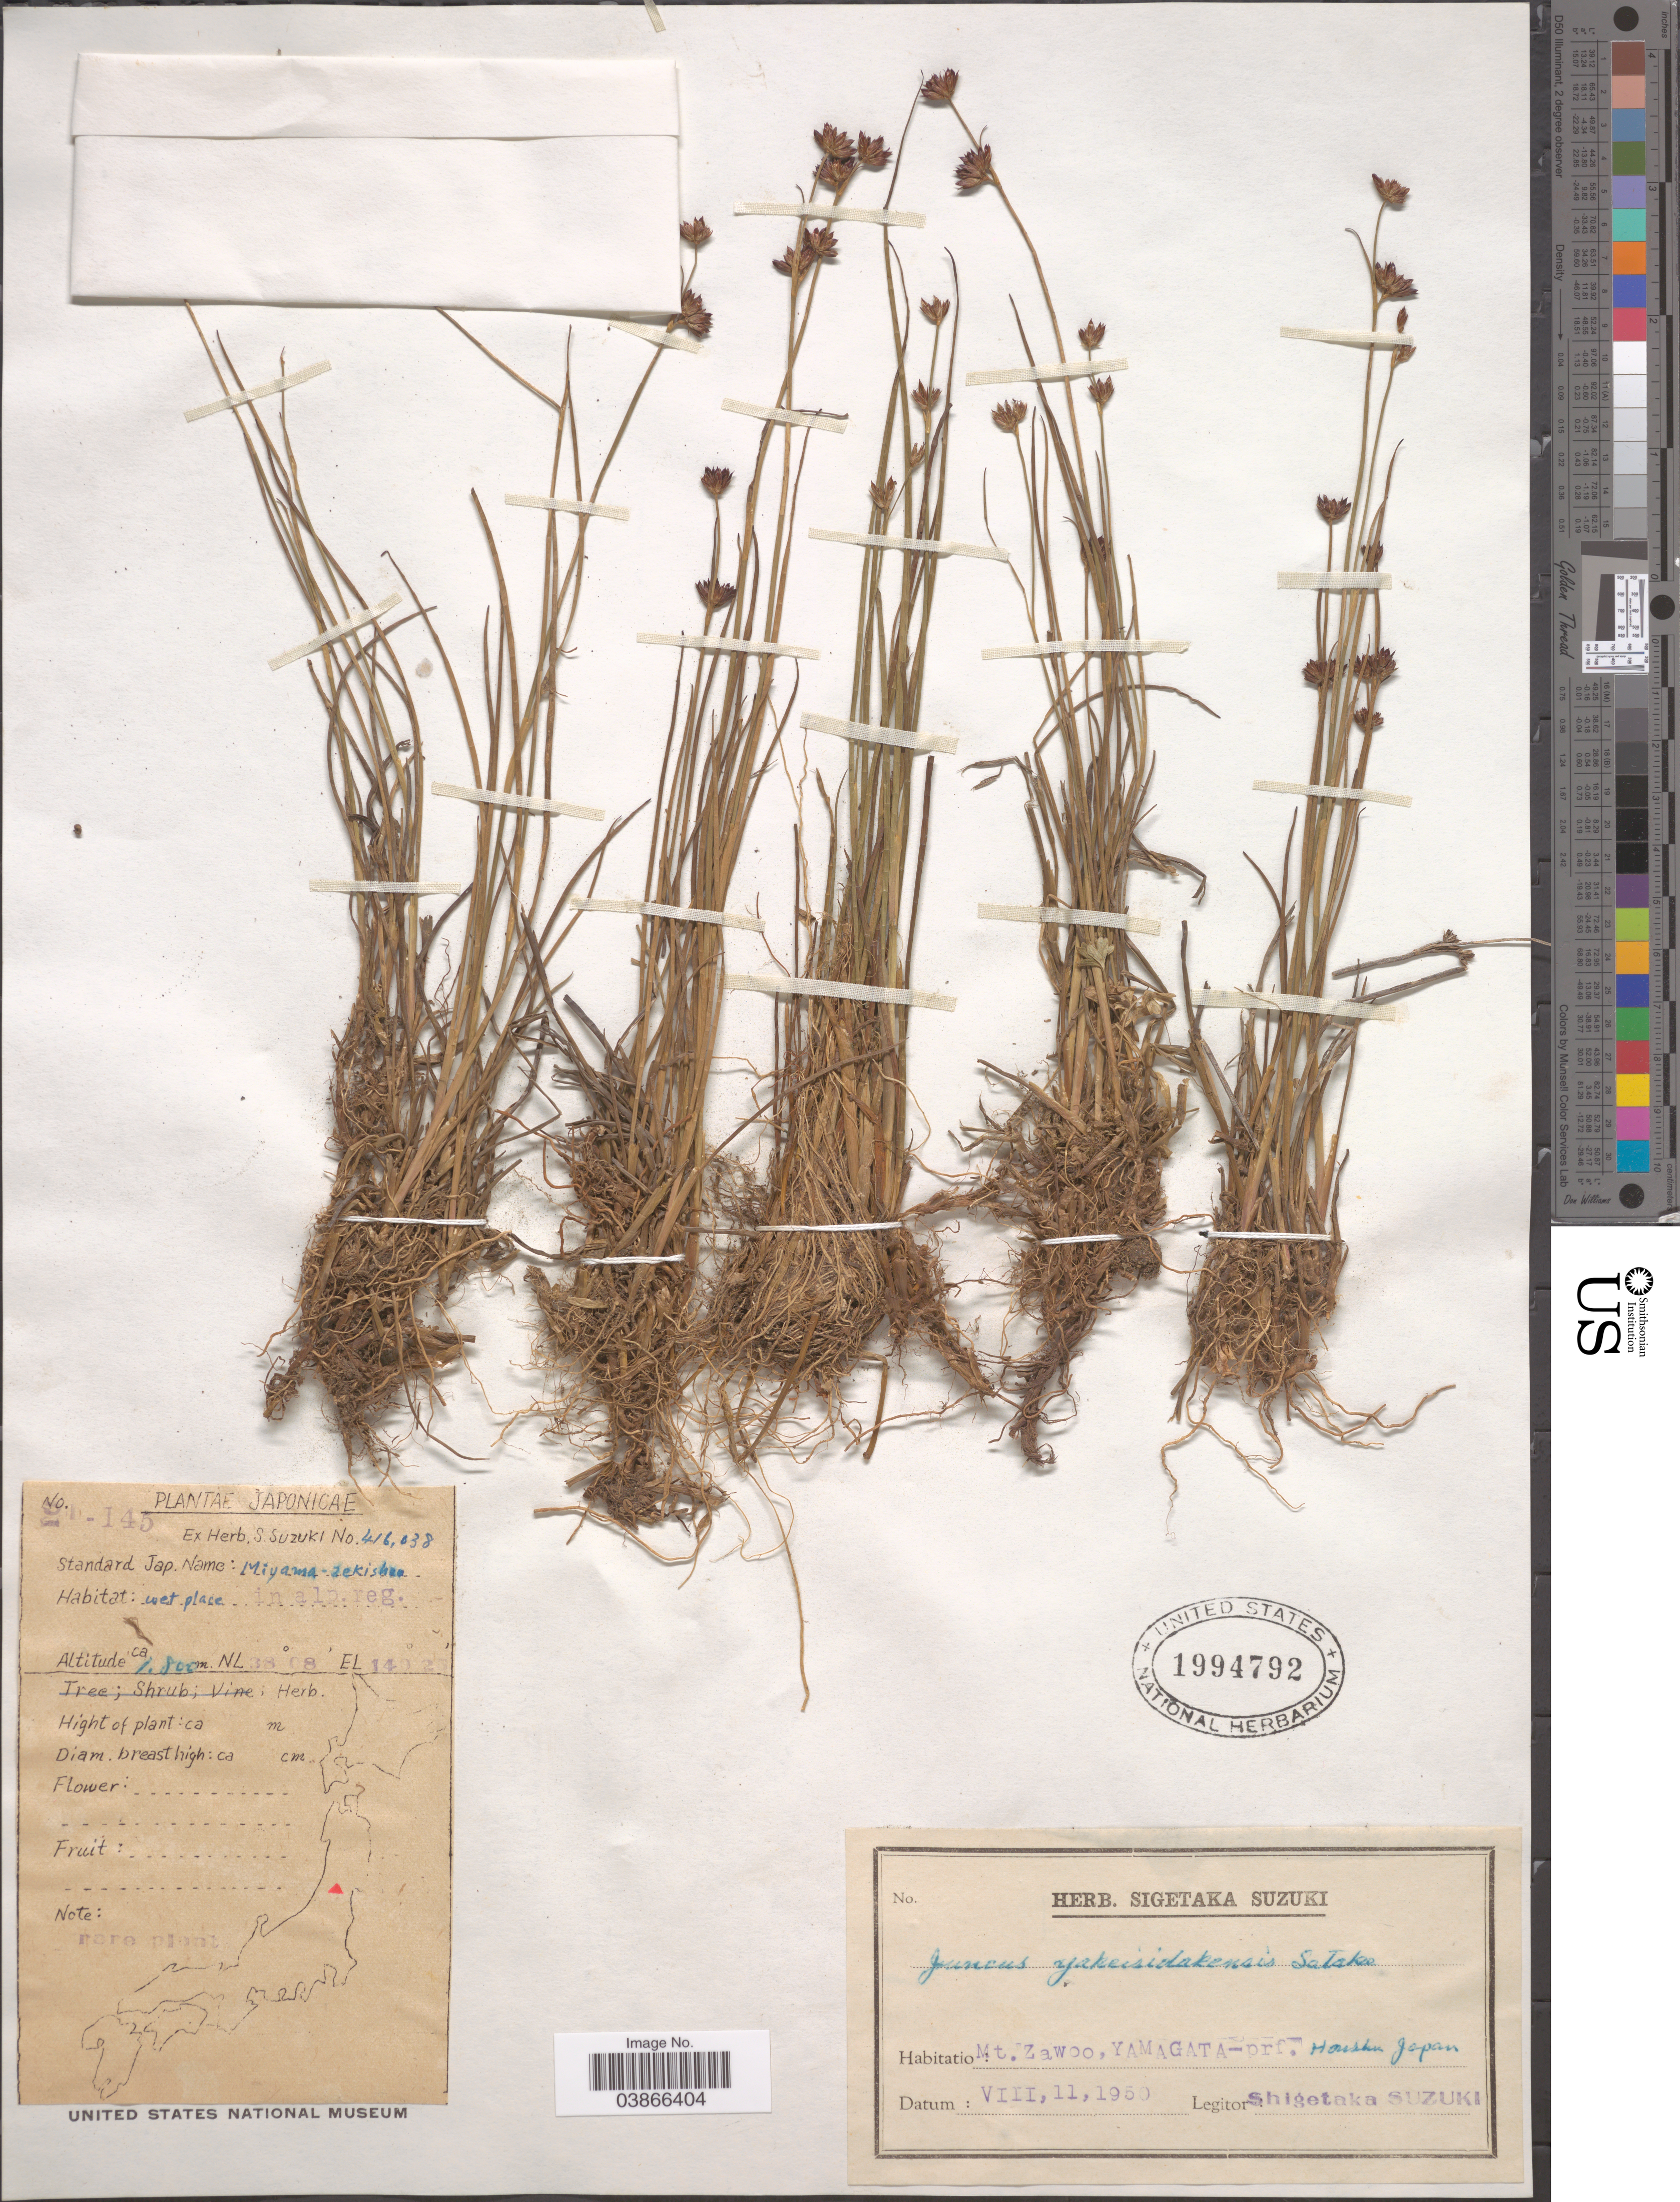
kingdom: Plantae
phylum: Tracheophyta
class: Liliopsida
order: Poales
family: Juncaceae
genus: Juncus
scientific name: Juncus yakeisidakensis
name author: Satake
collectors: S. Suzuki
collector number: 2b-145*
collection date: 1950-08-11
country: Japan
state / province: Yamagata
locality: Mt. Zawoo, Yamagata-prf. Honshu.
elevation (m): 1800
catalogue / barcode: US 1994792